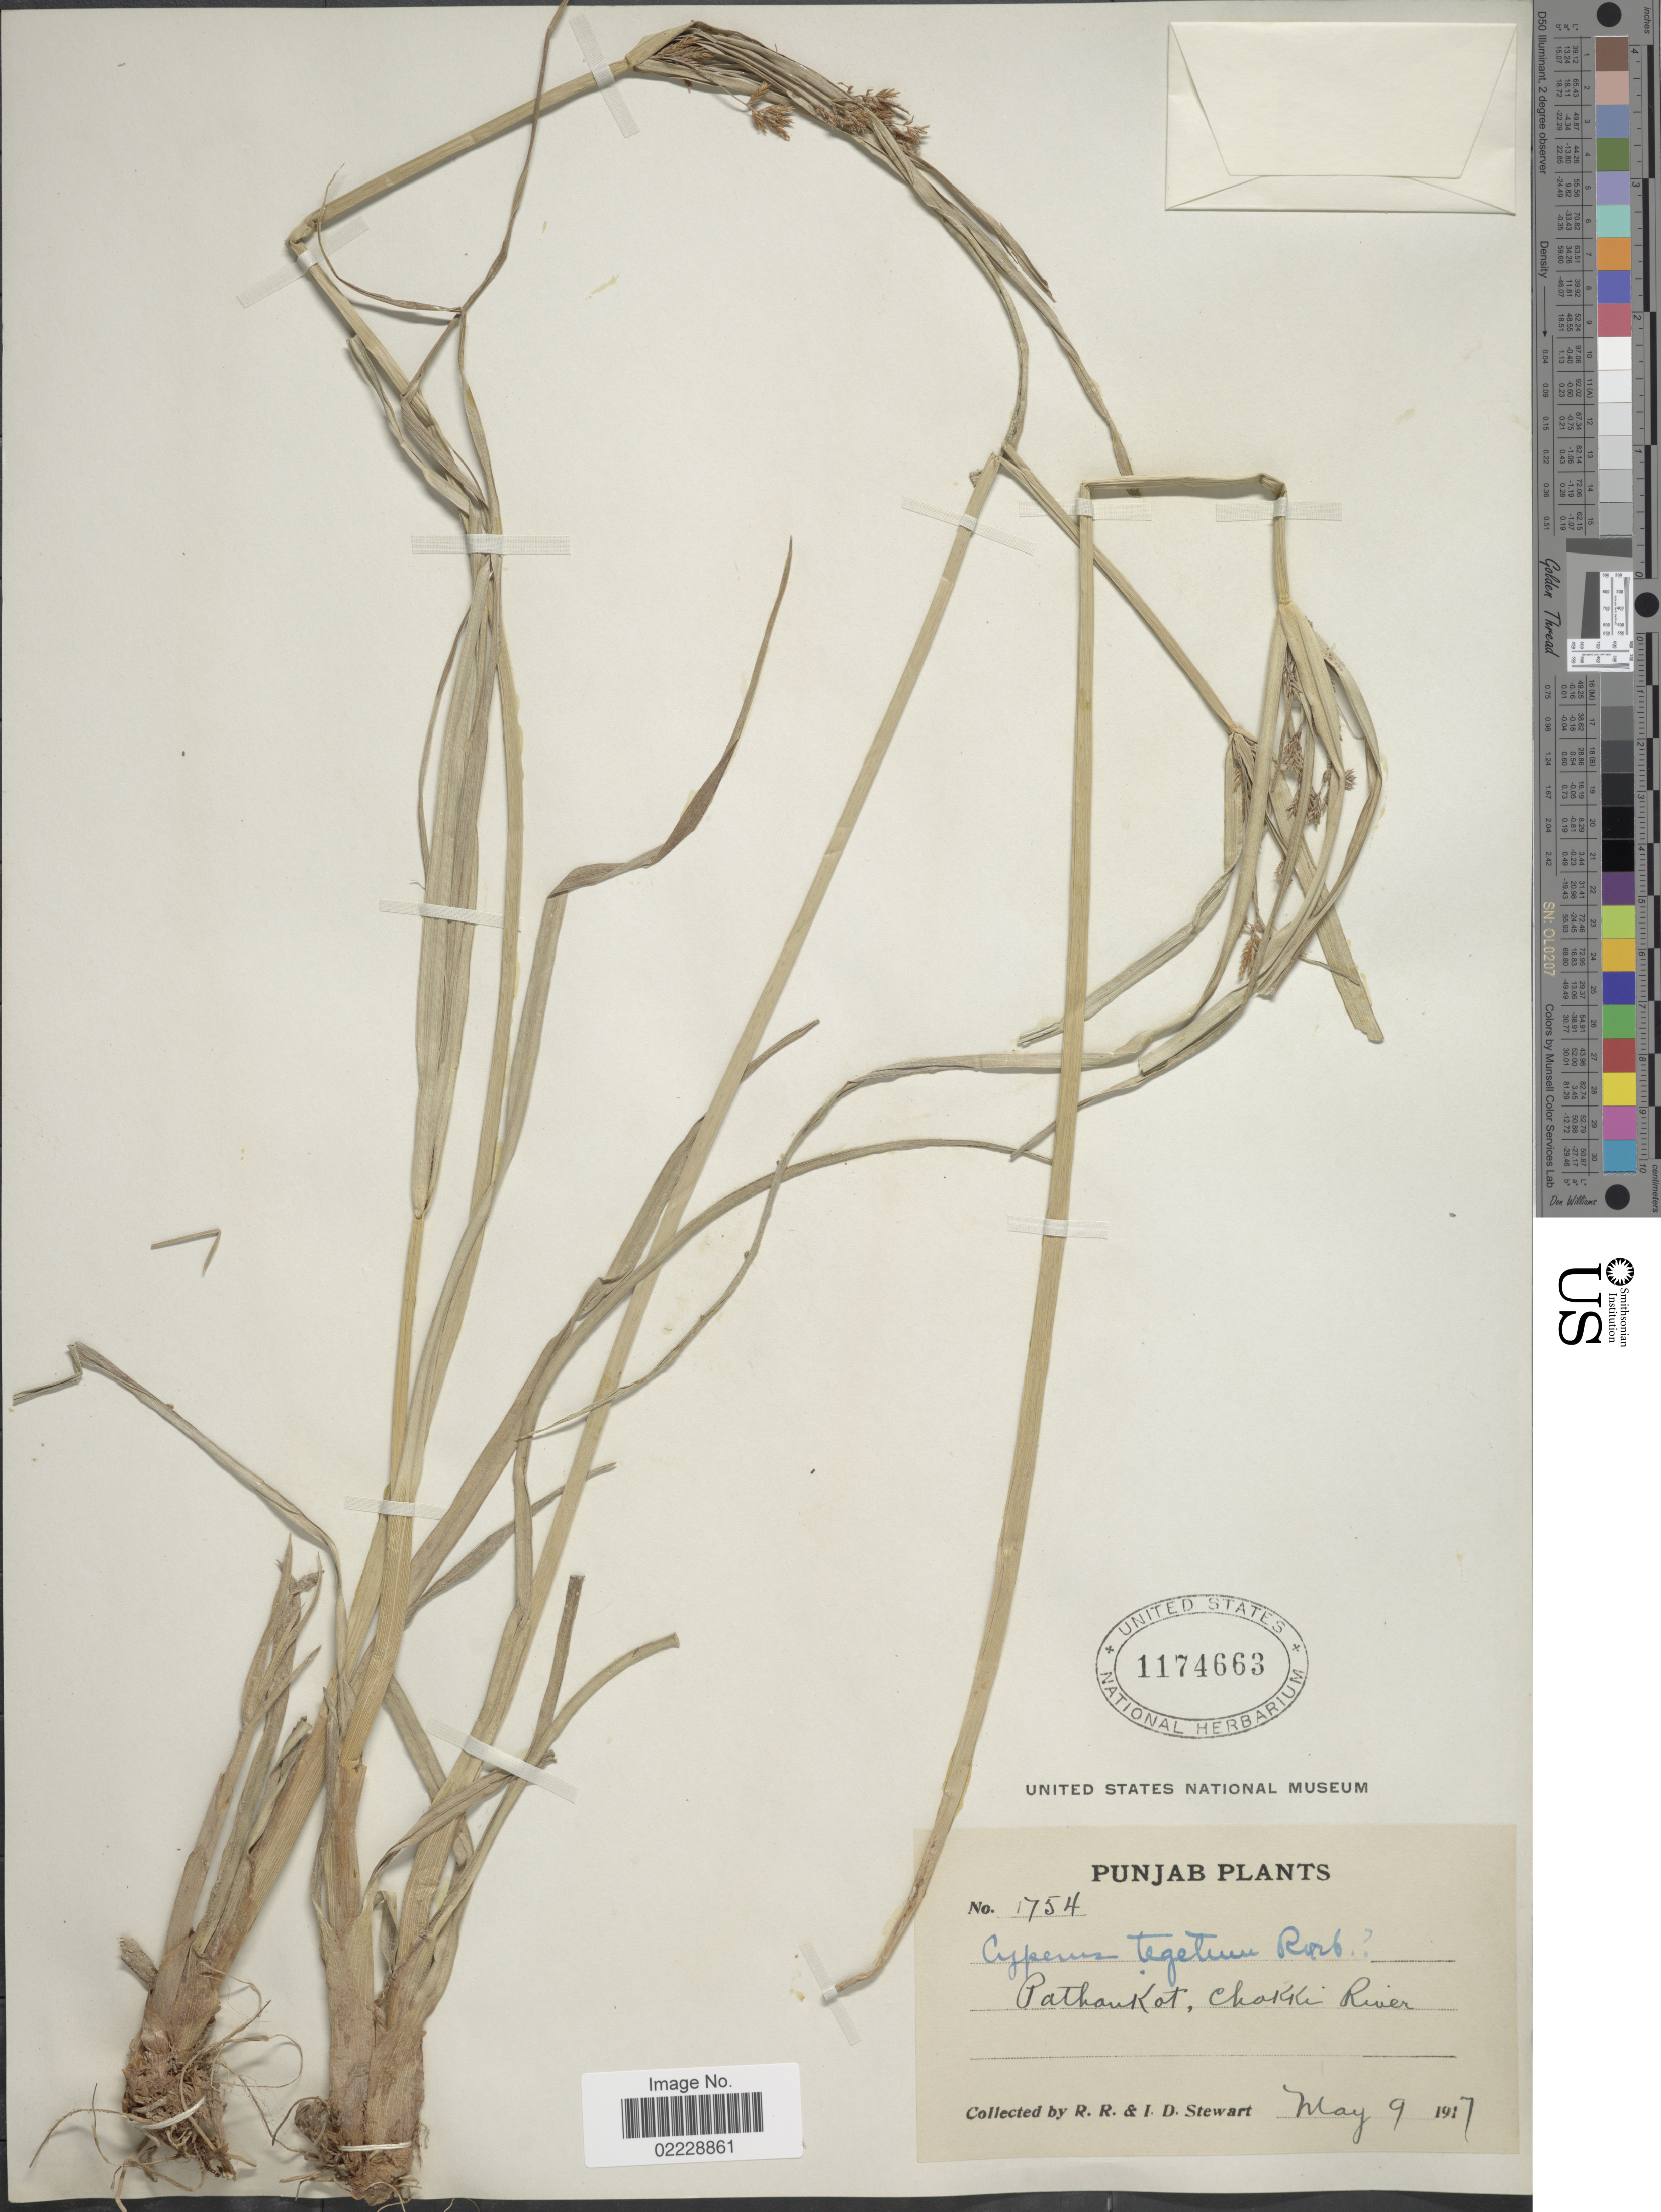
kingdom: Plantae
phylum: Tracheophyta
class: Liliopsida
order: Poales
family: Cyperaceae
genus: Cyperus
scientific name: Cyperus pangorei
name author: Rottb.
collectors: R. R. Stewart & I. Stewart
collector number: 1754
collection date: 1917-05-09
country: India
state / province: Punjab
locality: Pathan Kot, Chokki River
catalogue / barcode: US 1174663